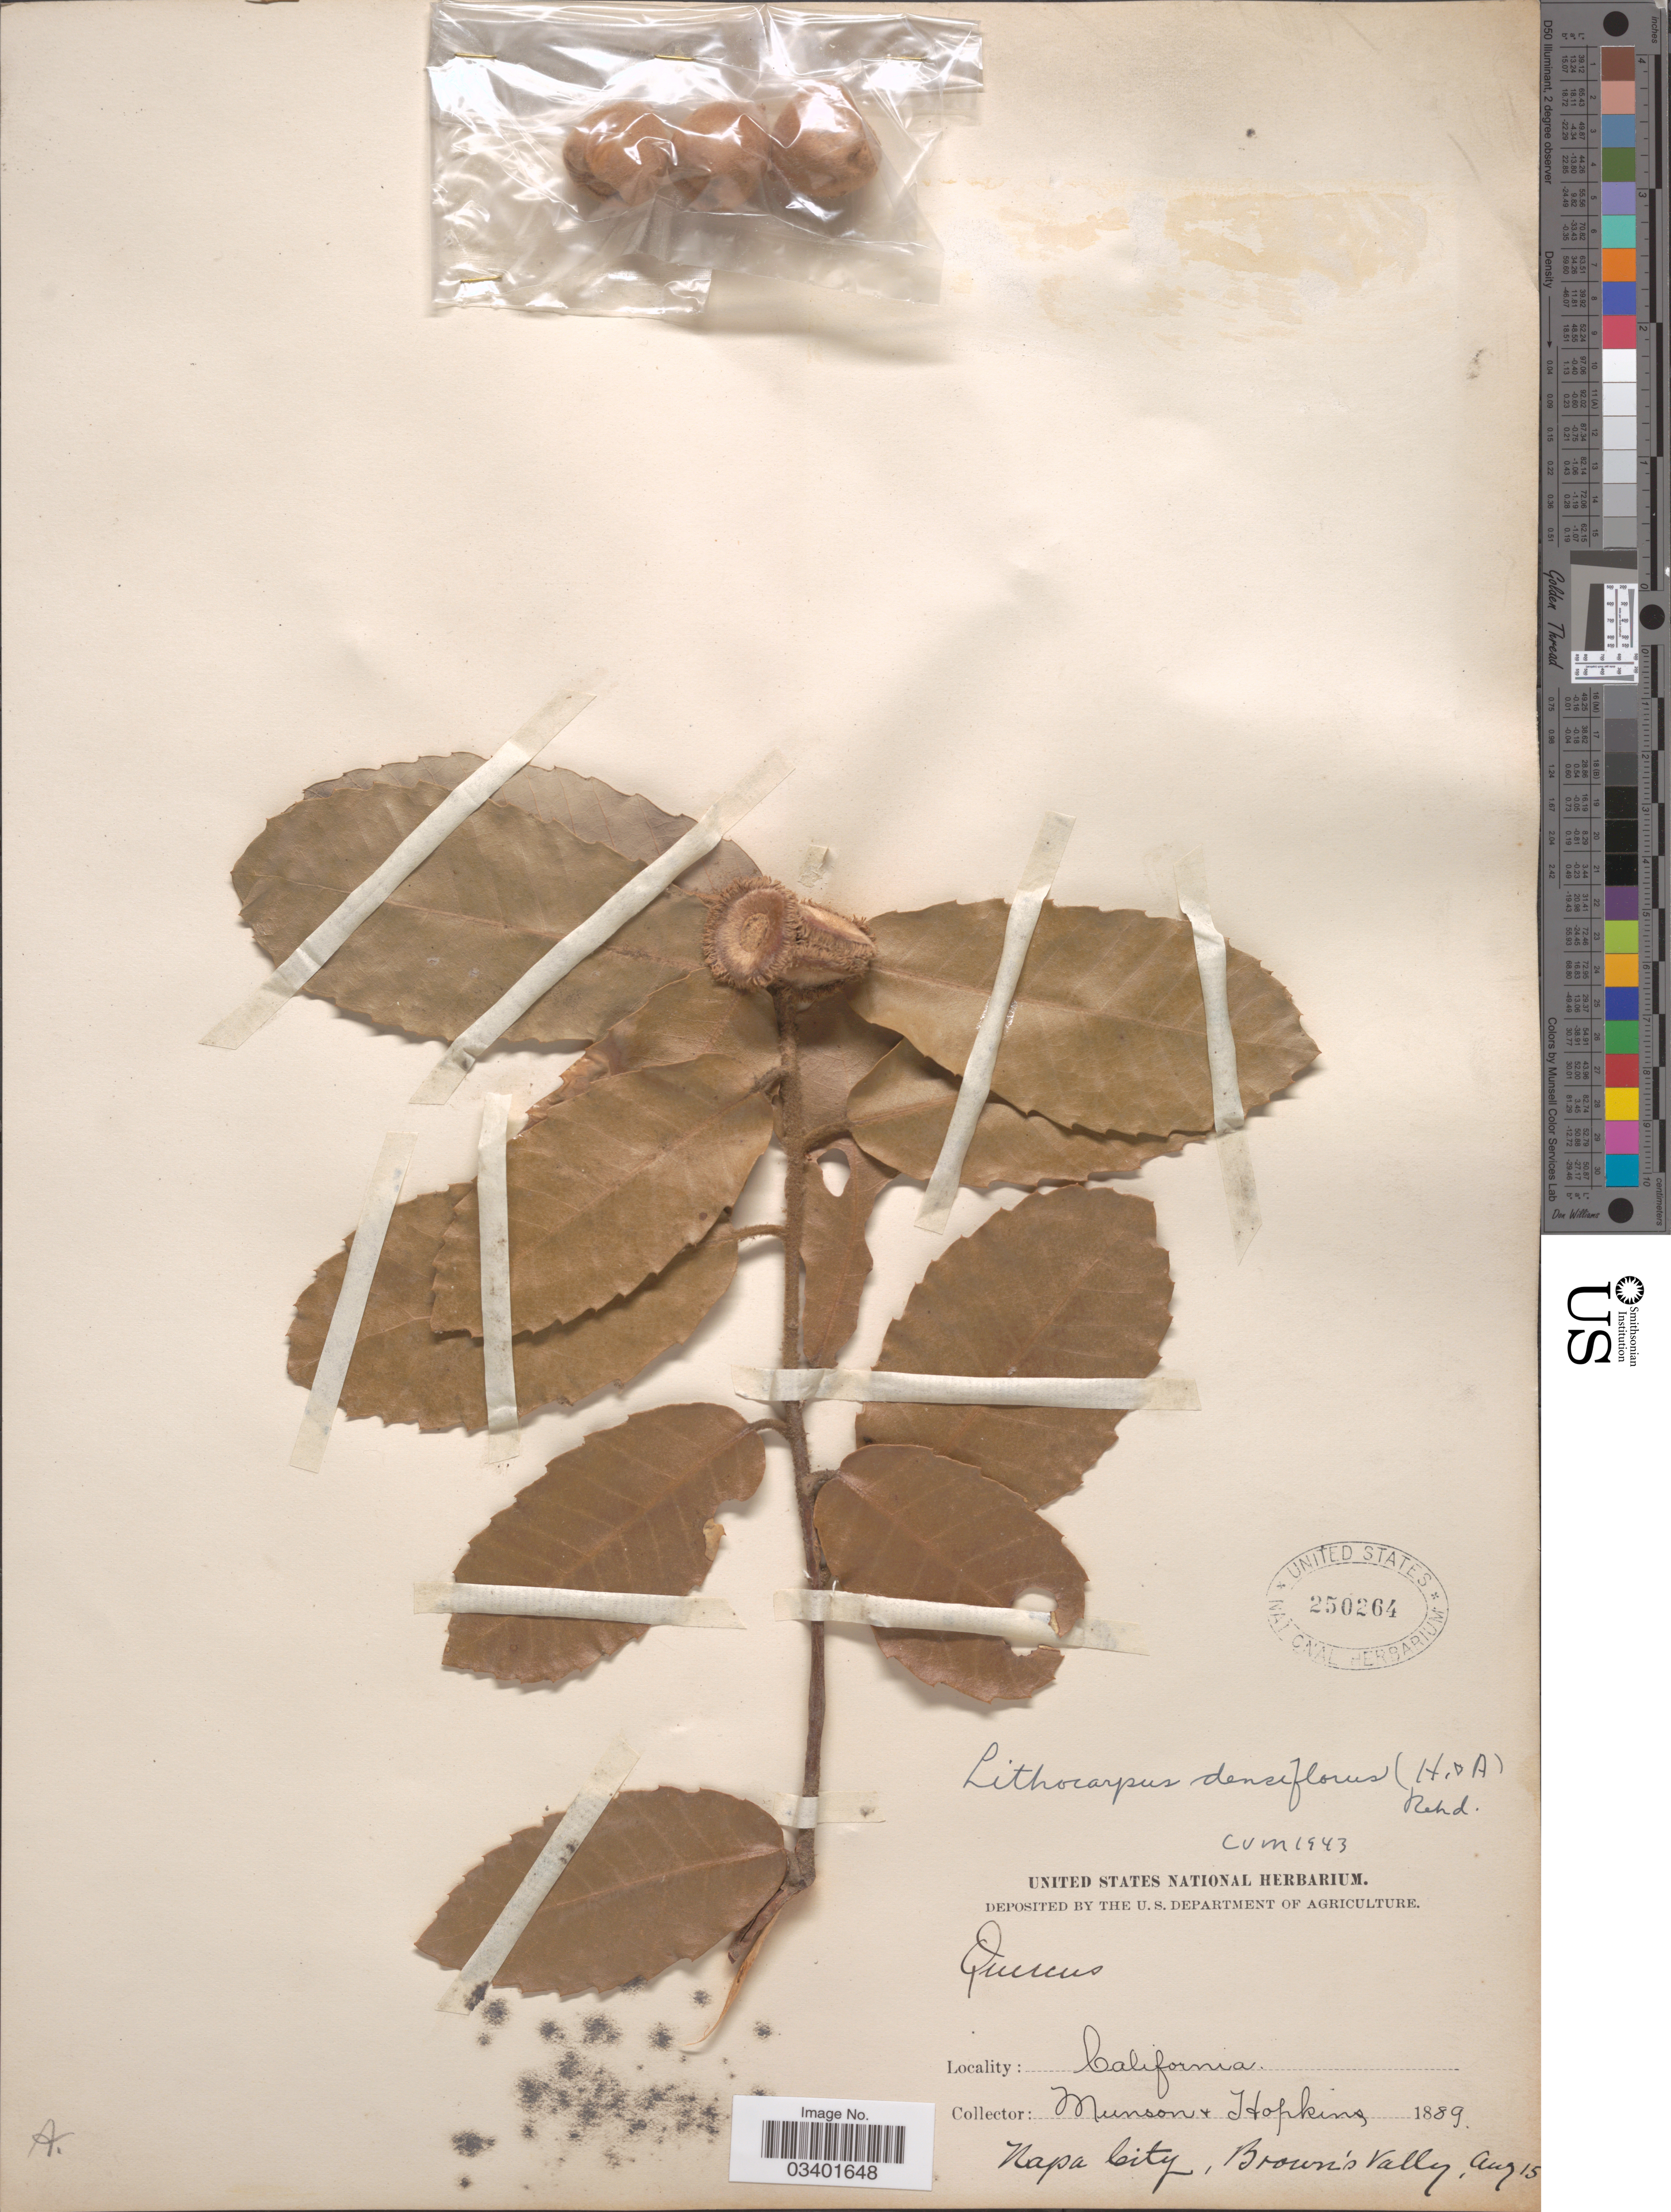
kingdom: Plantae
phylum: Tracheophyta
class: Magnoliopsida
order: Fagales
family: Fagaceae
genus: Notholithocarpus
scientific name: Notholithocarpus densiflorus var. densiflorus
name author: (Hook. & Arn.) P. S. Manos et al.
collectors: -. Munson & -- Hopkins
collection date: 1889-08-15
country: United States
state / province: California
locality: Napa City, Brown's Valley.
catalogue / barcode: US 250264